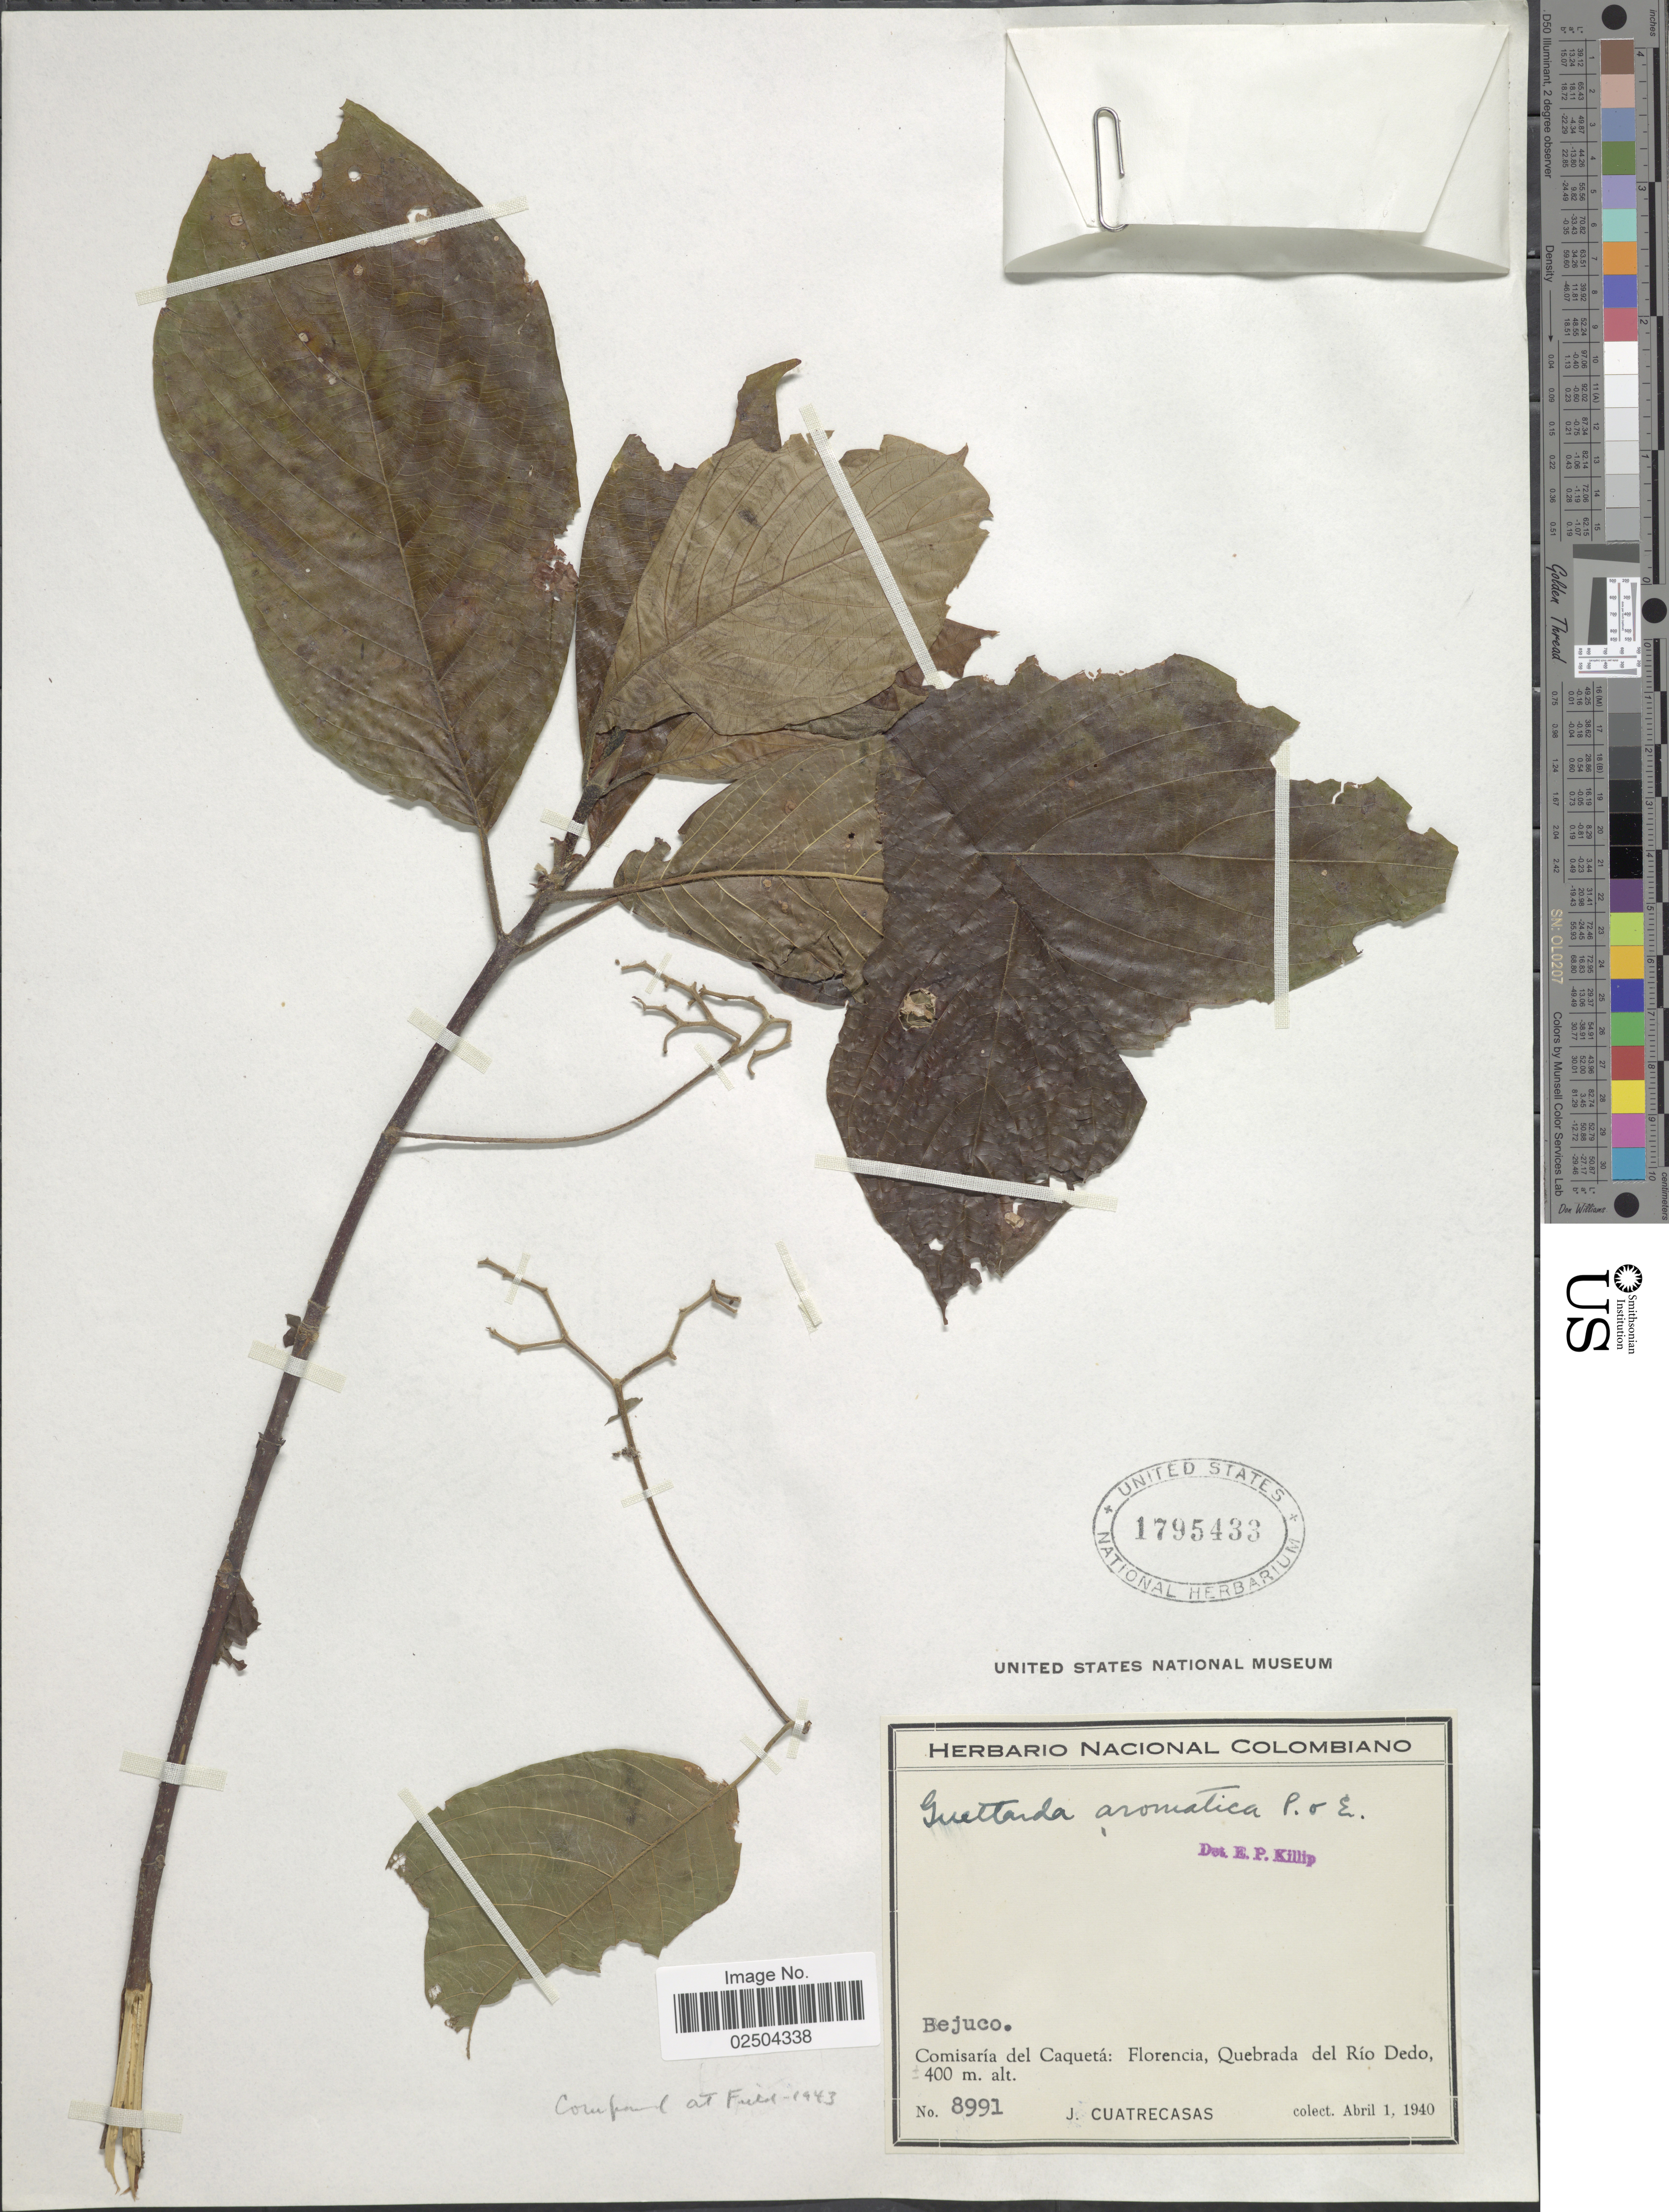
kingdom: Plantae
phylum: Tracheophyta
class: Magnoliopsida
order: Gentianales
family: Rubiaceae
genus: Guettarda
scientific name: Guettarda aromatica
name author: Poepp. & Endl.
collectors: J. Cuatrecasas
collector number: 8991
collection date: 1940-04-01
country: Colombia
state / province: Caquetá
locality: Comisaria del Caqueta: Florencia, Quebrada del Rio Dedo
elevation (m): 400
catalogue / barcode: US 1795433